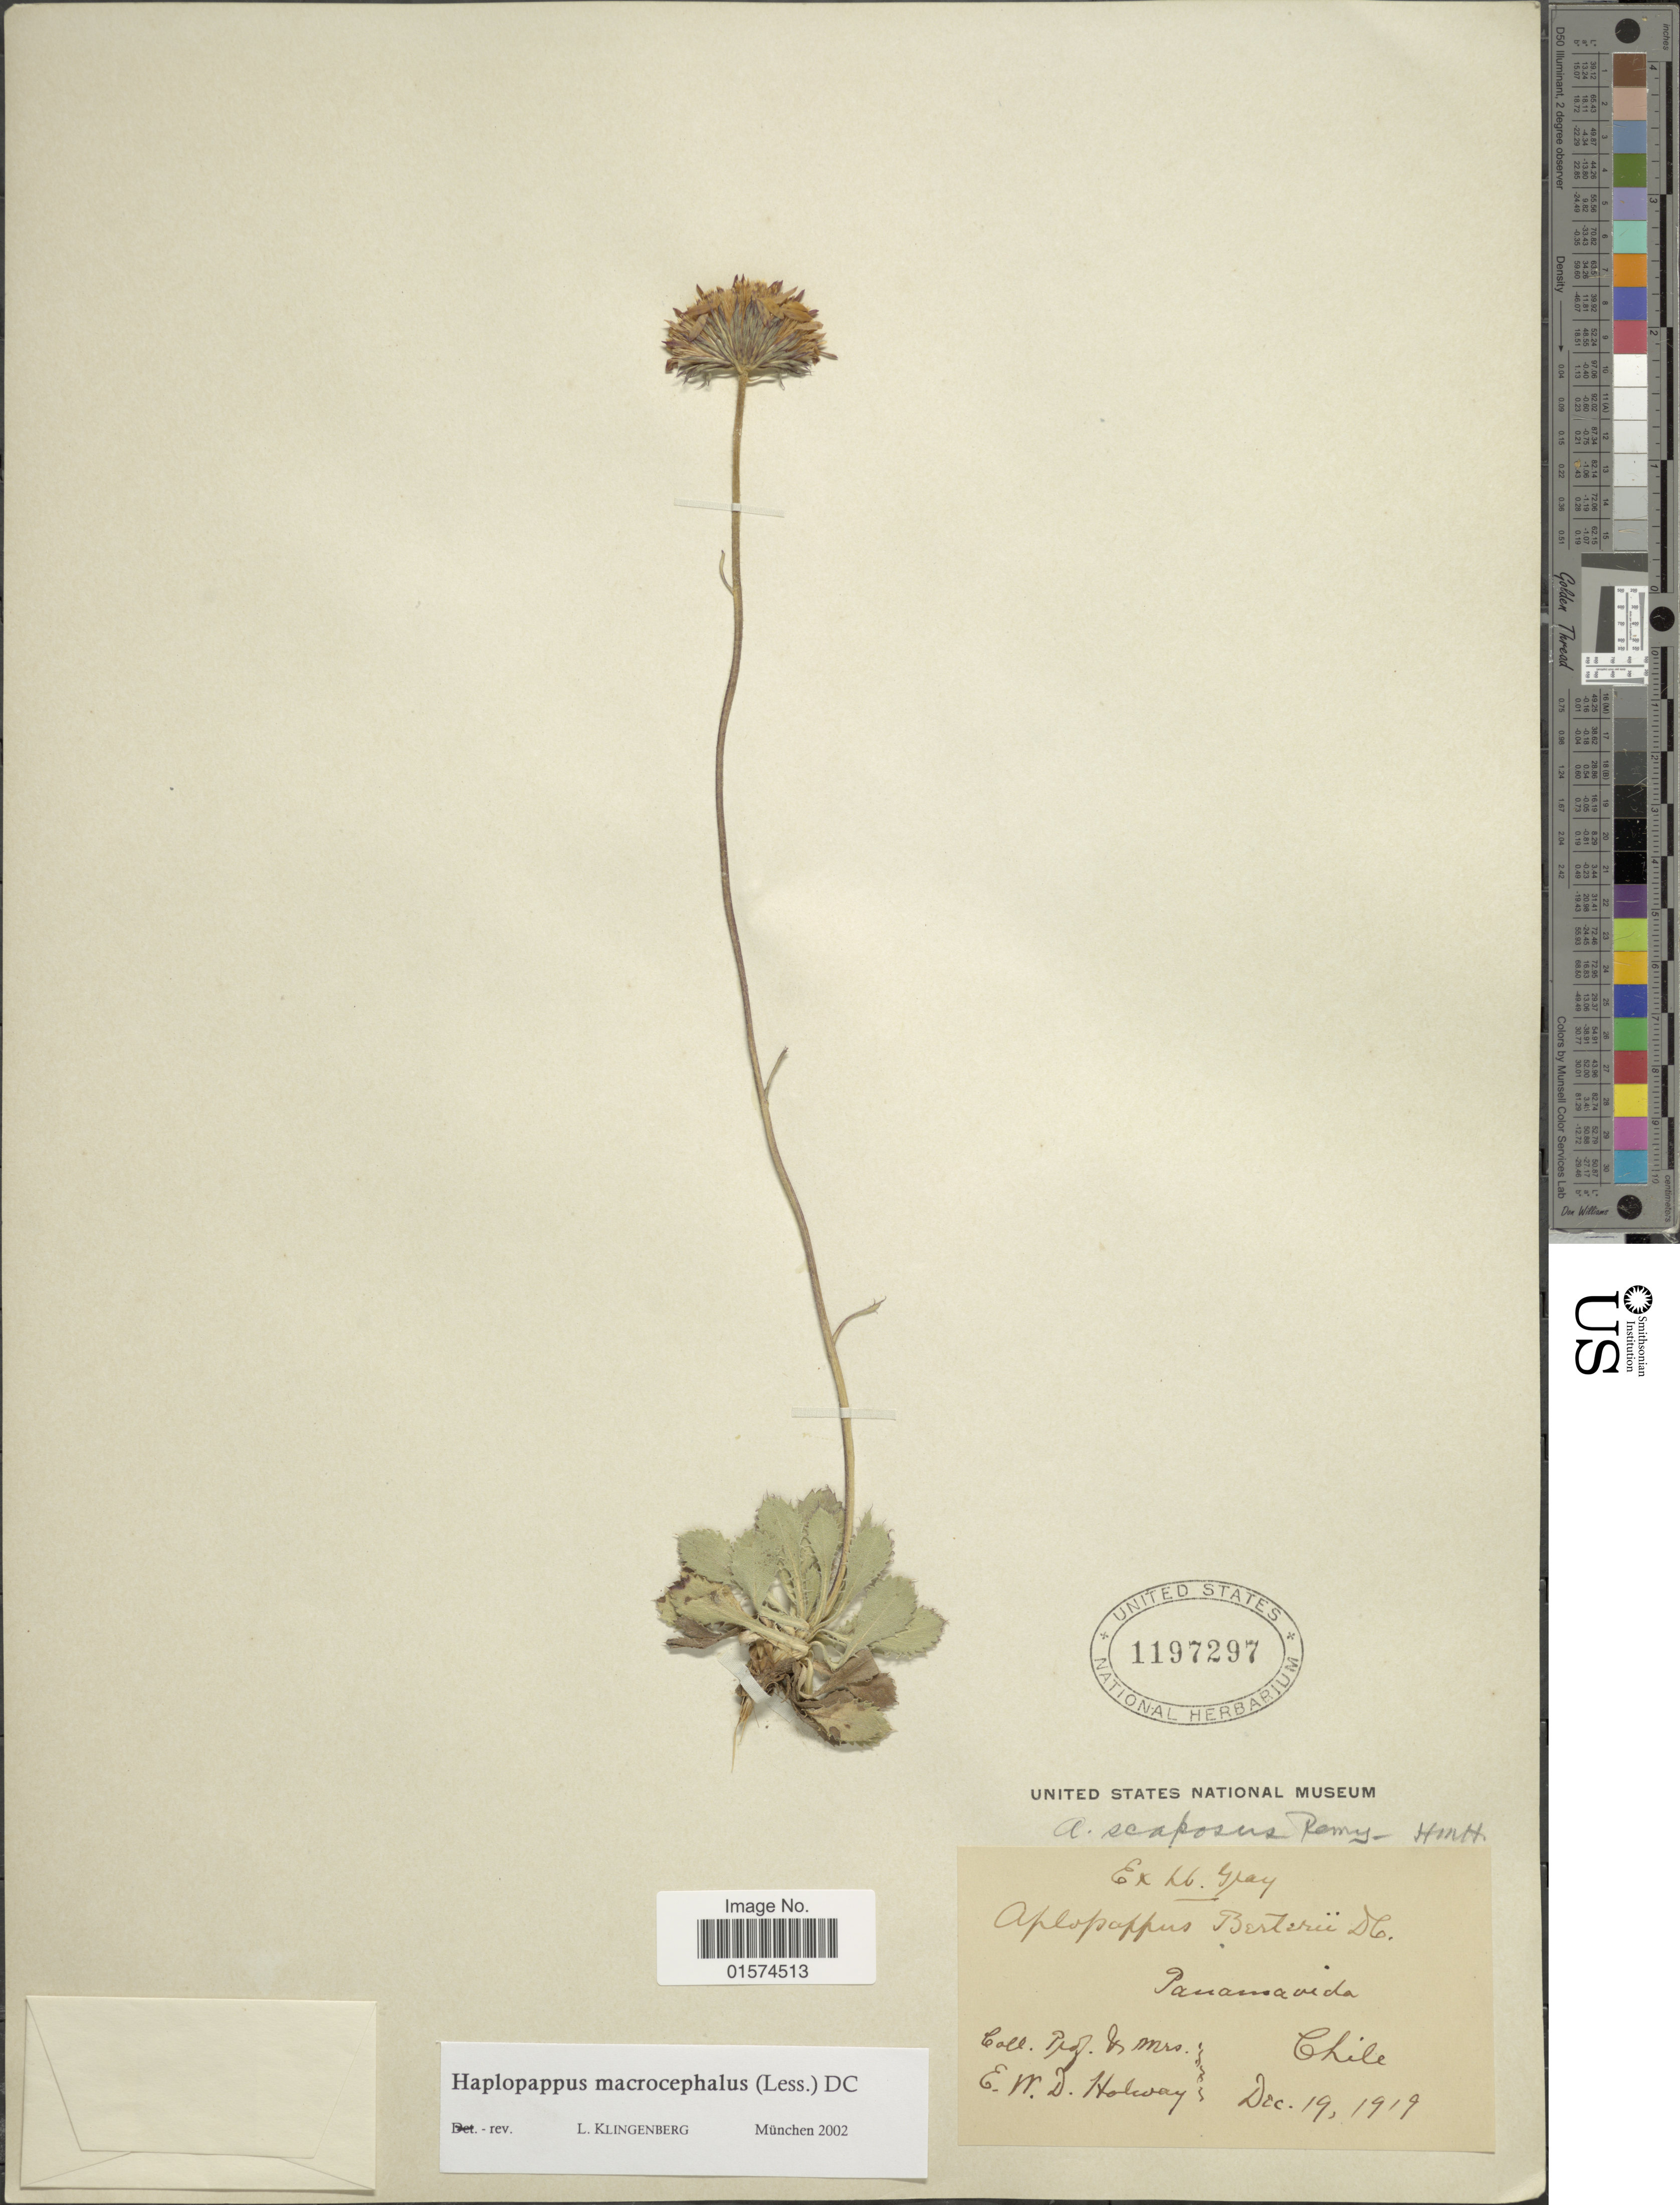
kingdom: Plantae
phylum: Tracheophyta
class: Magnoliopsida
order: Asterales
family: Asteraceae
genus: Haplopappus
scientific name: Haplopappus macrocephalus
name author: (Poepp. ex Less.) DC.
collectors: E. Holway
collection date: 1919-12-19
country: Chile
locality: Panamavida.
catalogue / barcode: US 1197297